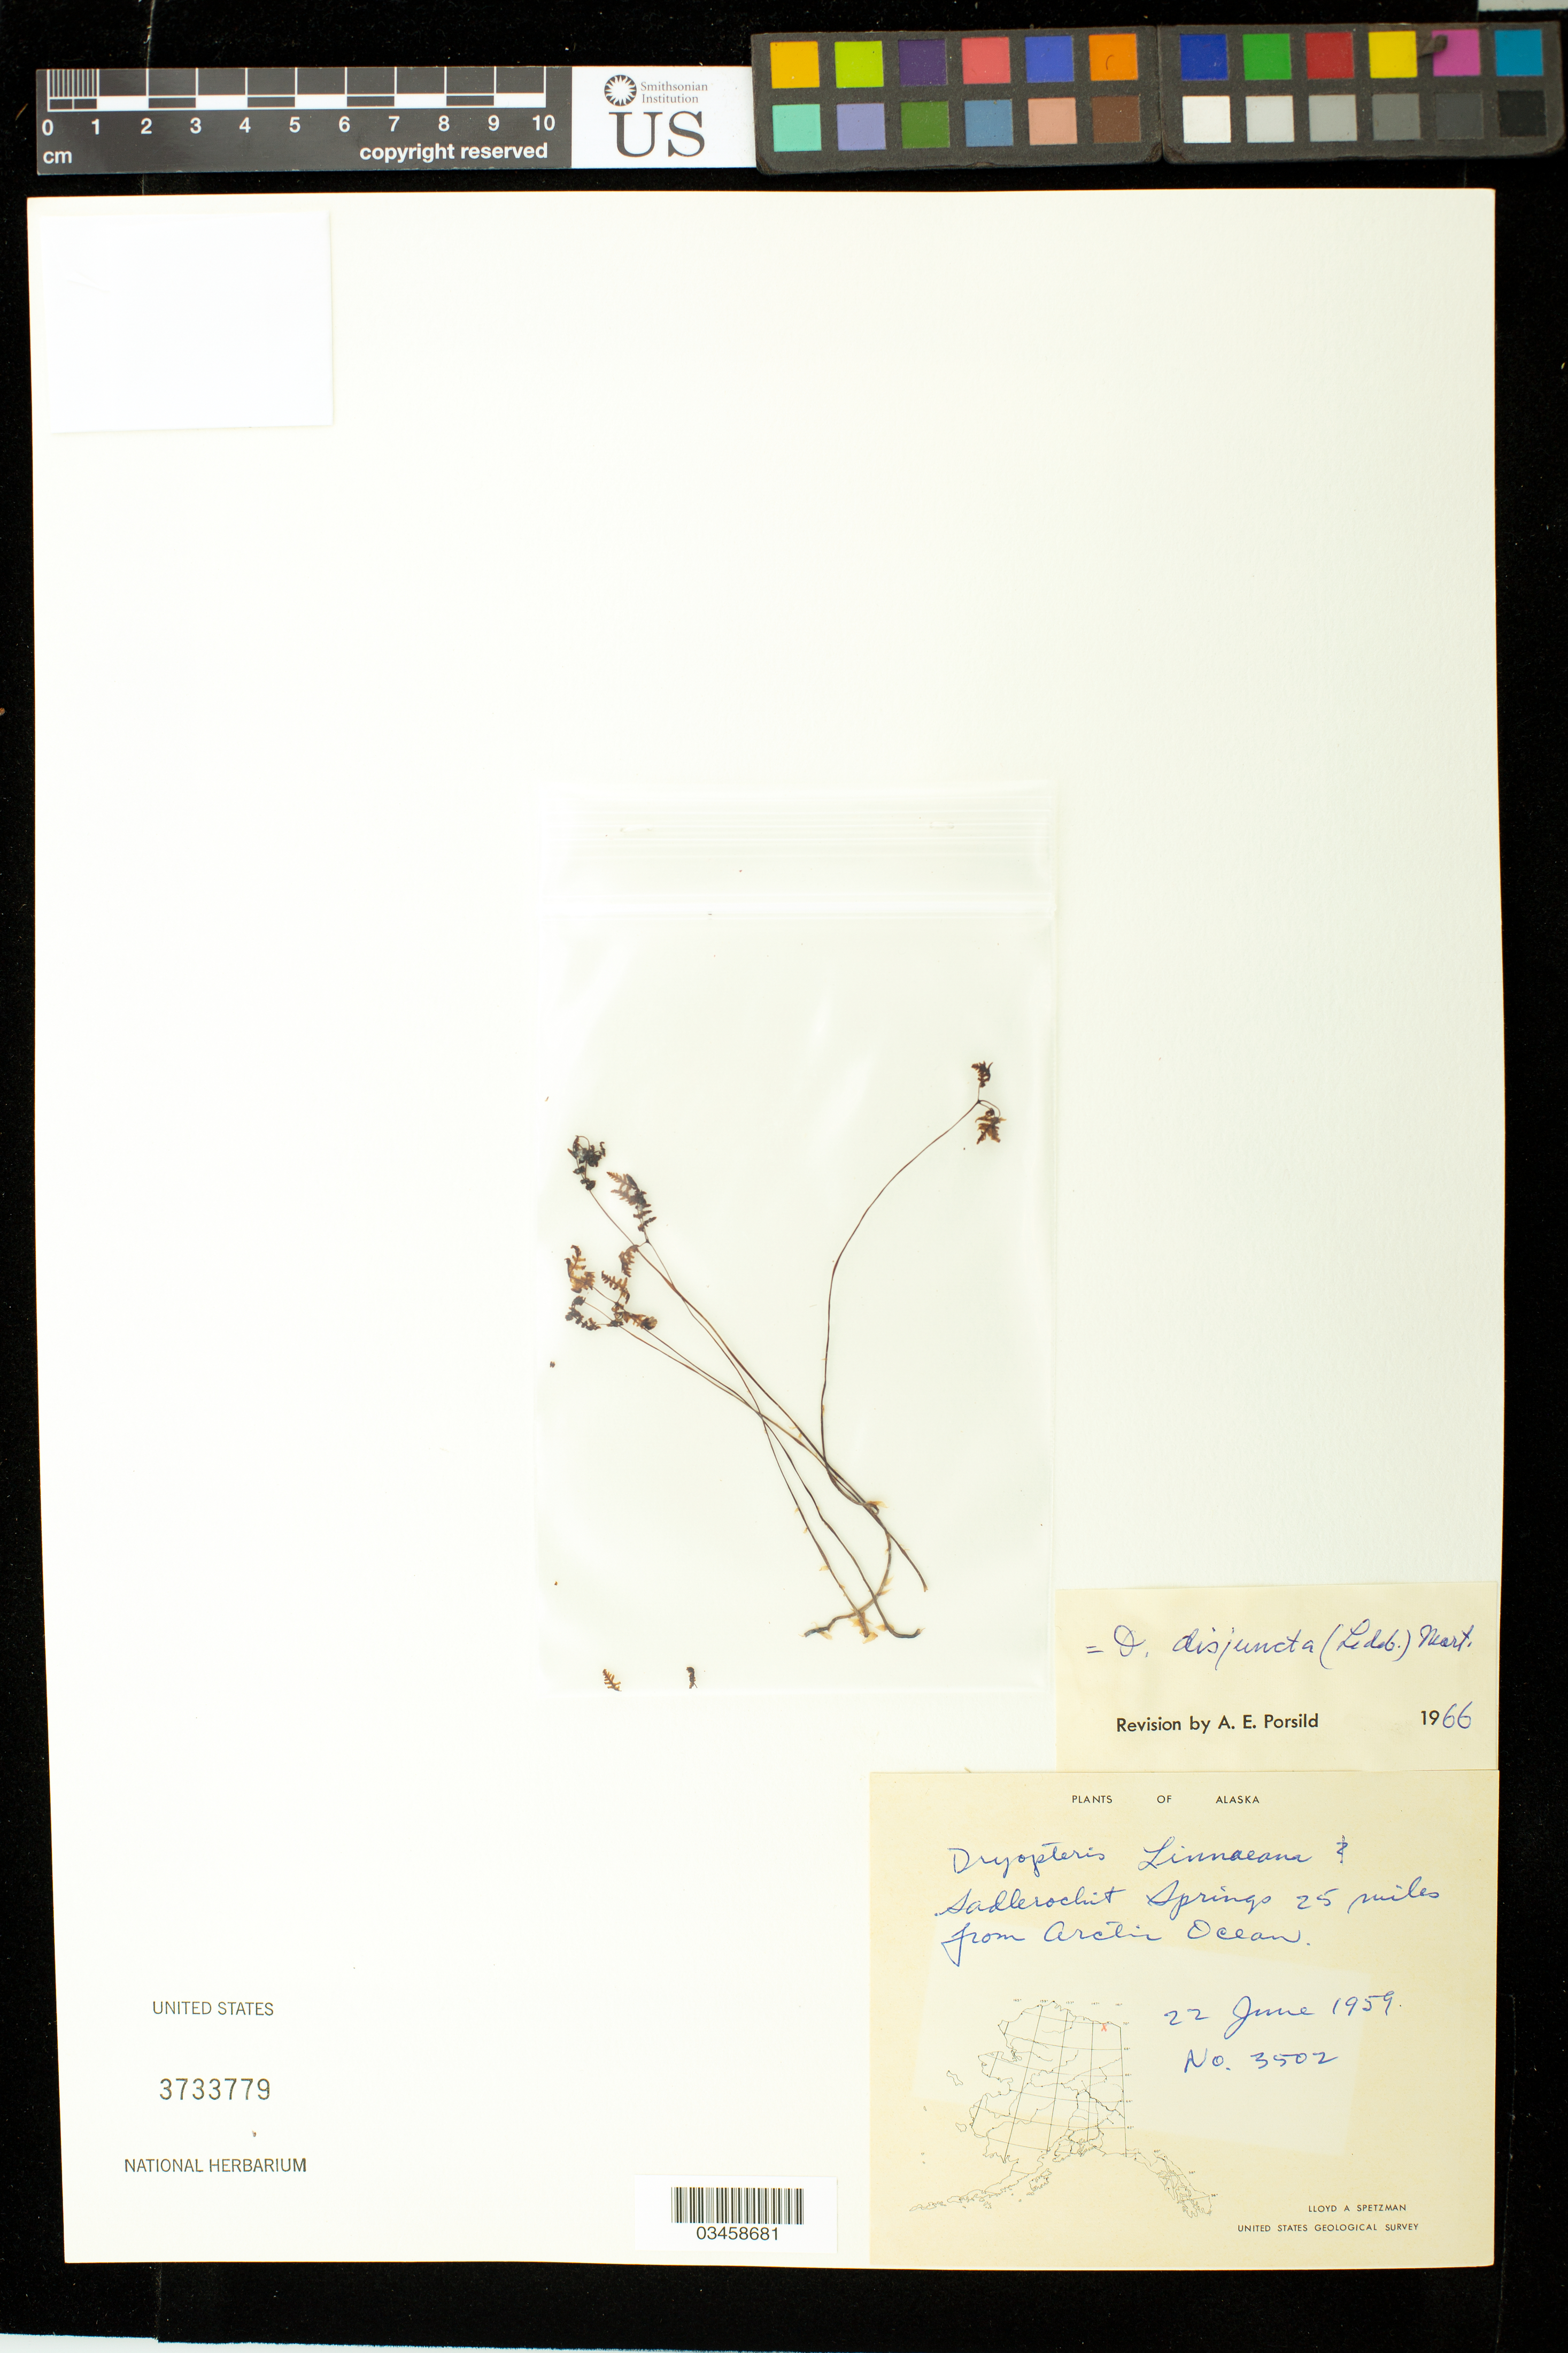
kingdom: Plantae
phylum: Tracheophyta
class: Polypodiopsida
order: Polypodiales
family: Dryopteridaceae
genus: Dryopteris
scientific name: Dryopteris disjuncta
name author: (Rupr.) C.V. Morton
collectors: L. Spetzman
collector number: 3502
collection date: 1959-06-22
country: United States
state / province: Alaska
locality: Sadlerochit Springs 25 mi. from Arctic Ocean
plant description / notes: OR # 231032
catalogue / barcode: US 3733779